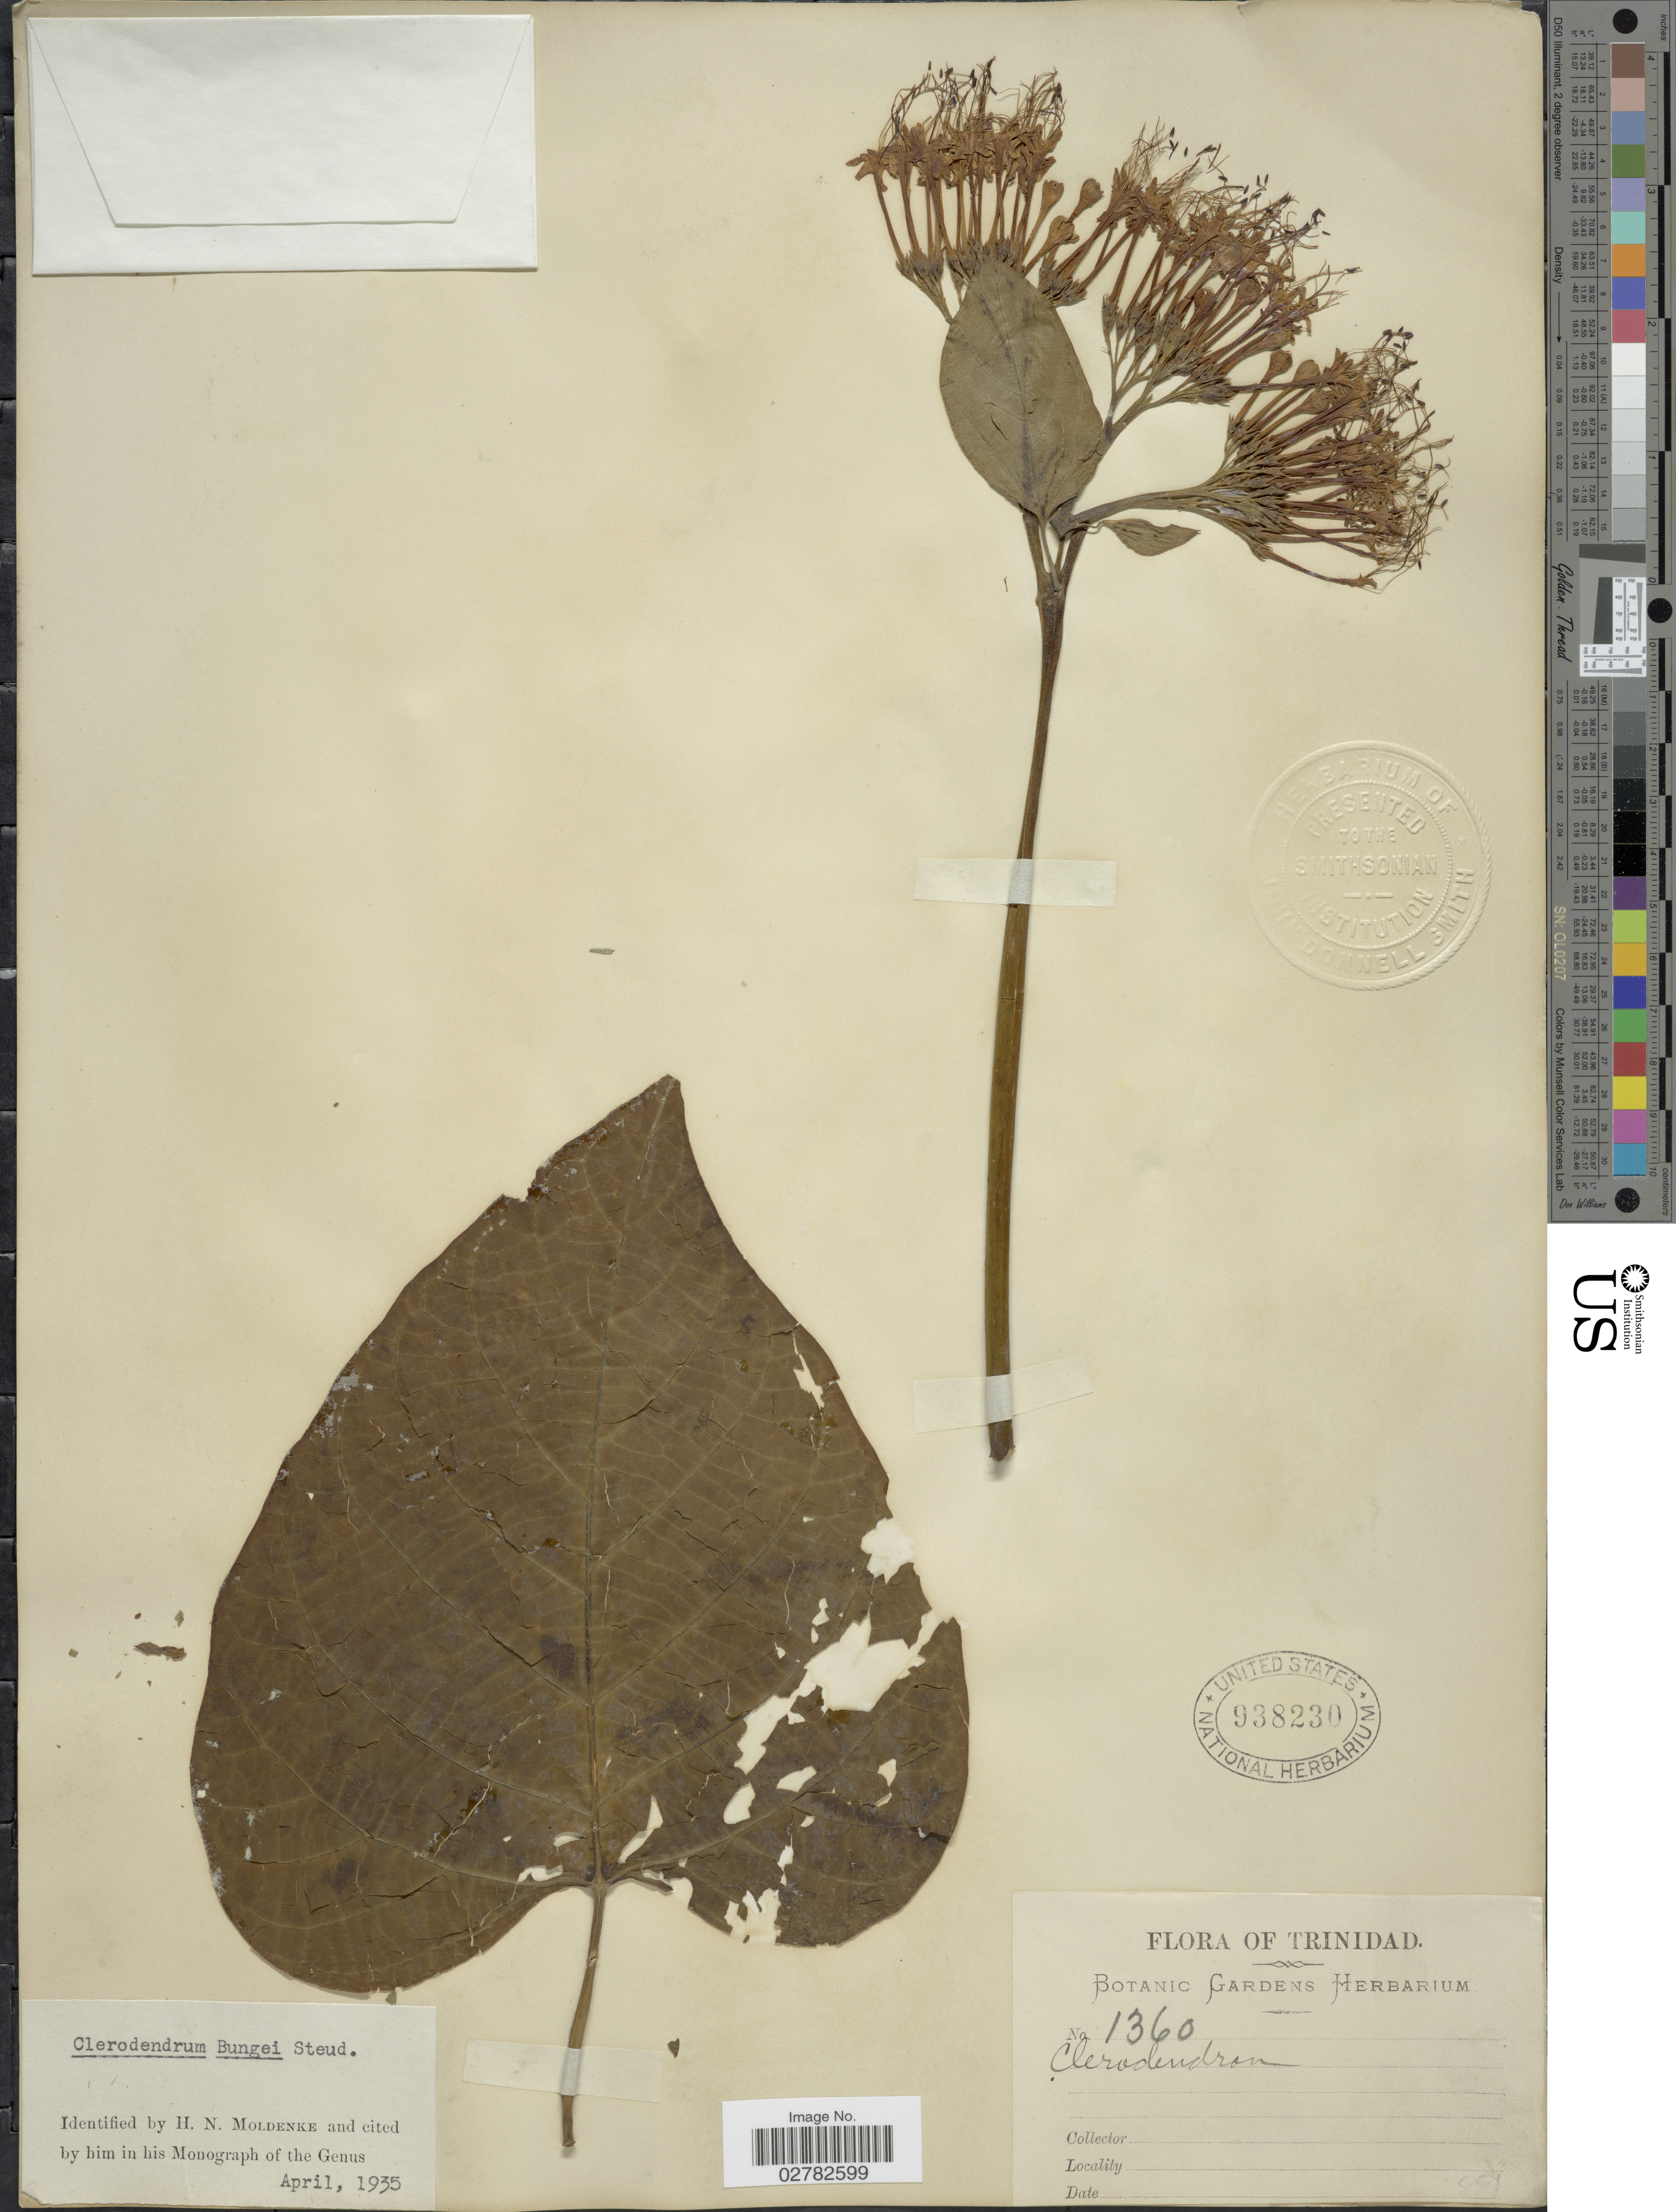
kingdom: Plantae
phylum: Tracheophyta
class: Magnoliopsida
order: Lamiales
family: Lamiaceae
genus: Clerodendrum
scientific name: Clerodendrum bungei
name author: Steud.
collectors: ex herb. Botanic Gardens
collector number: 1360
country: Trinidad and Tobago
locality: Trinidad.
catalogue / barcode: US 938230